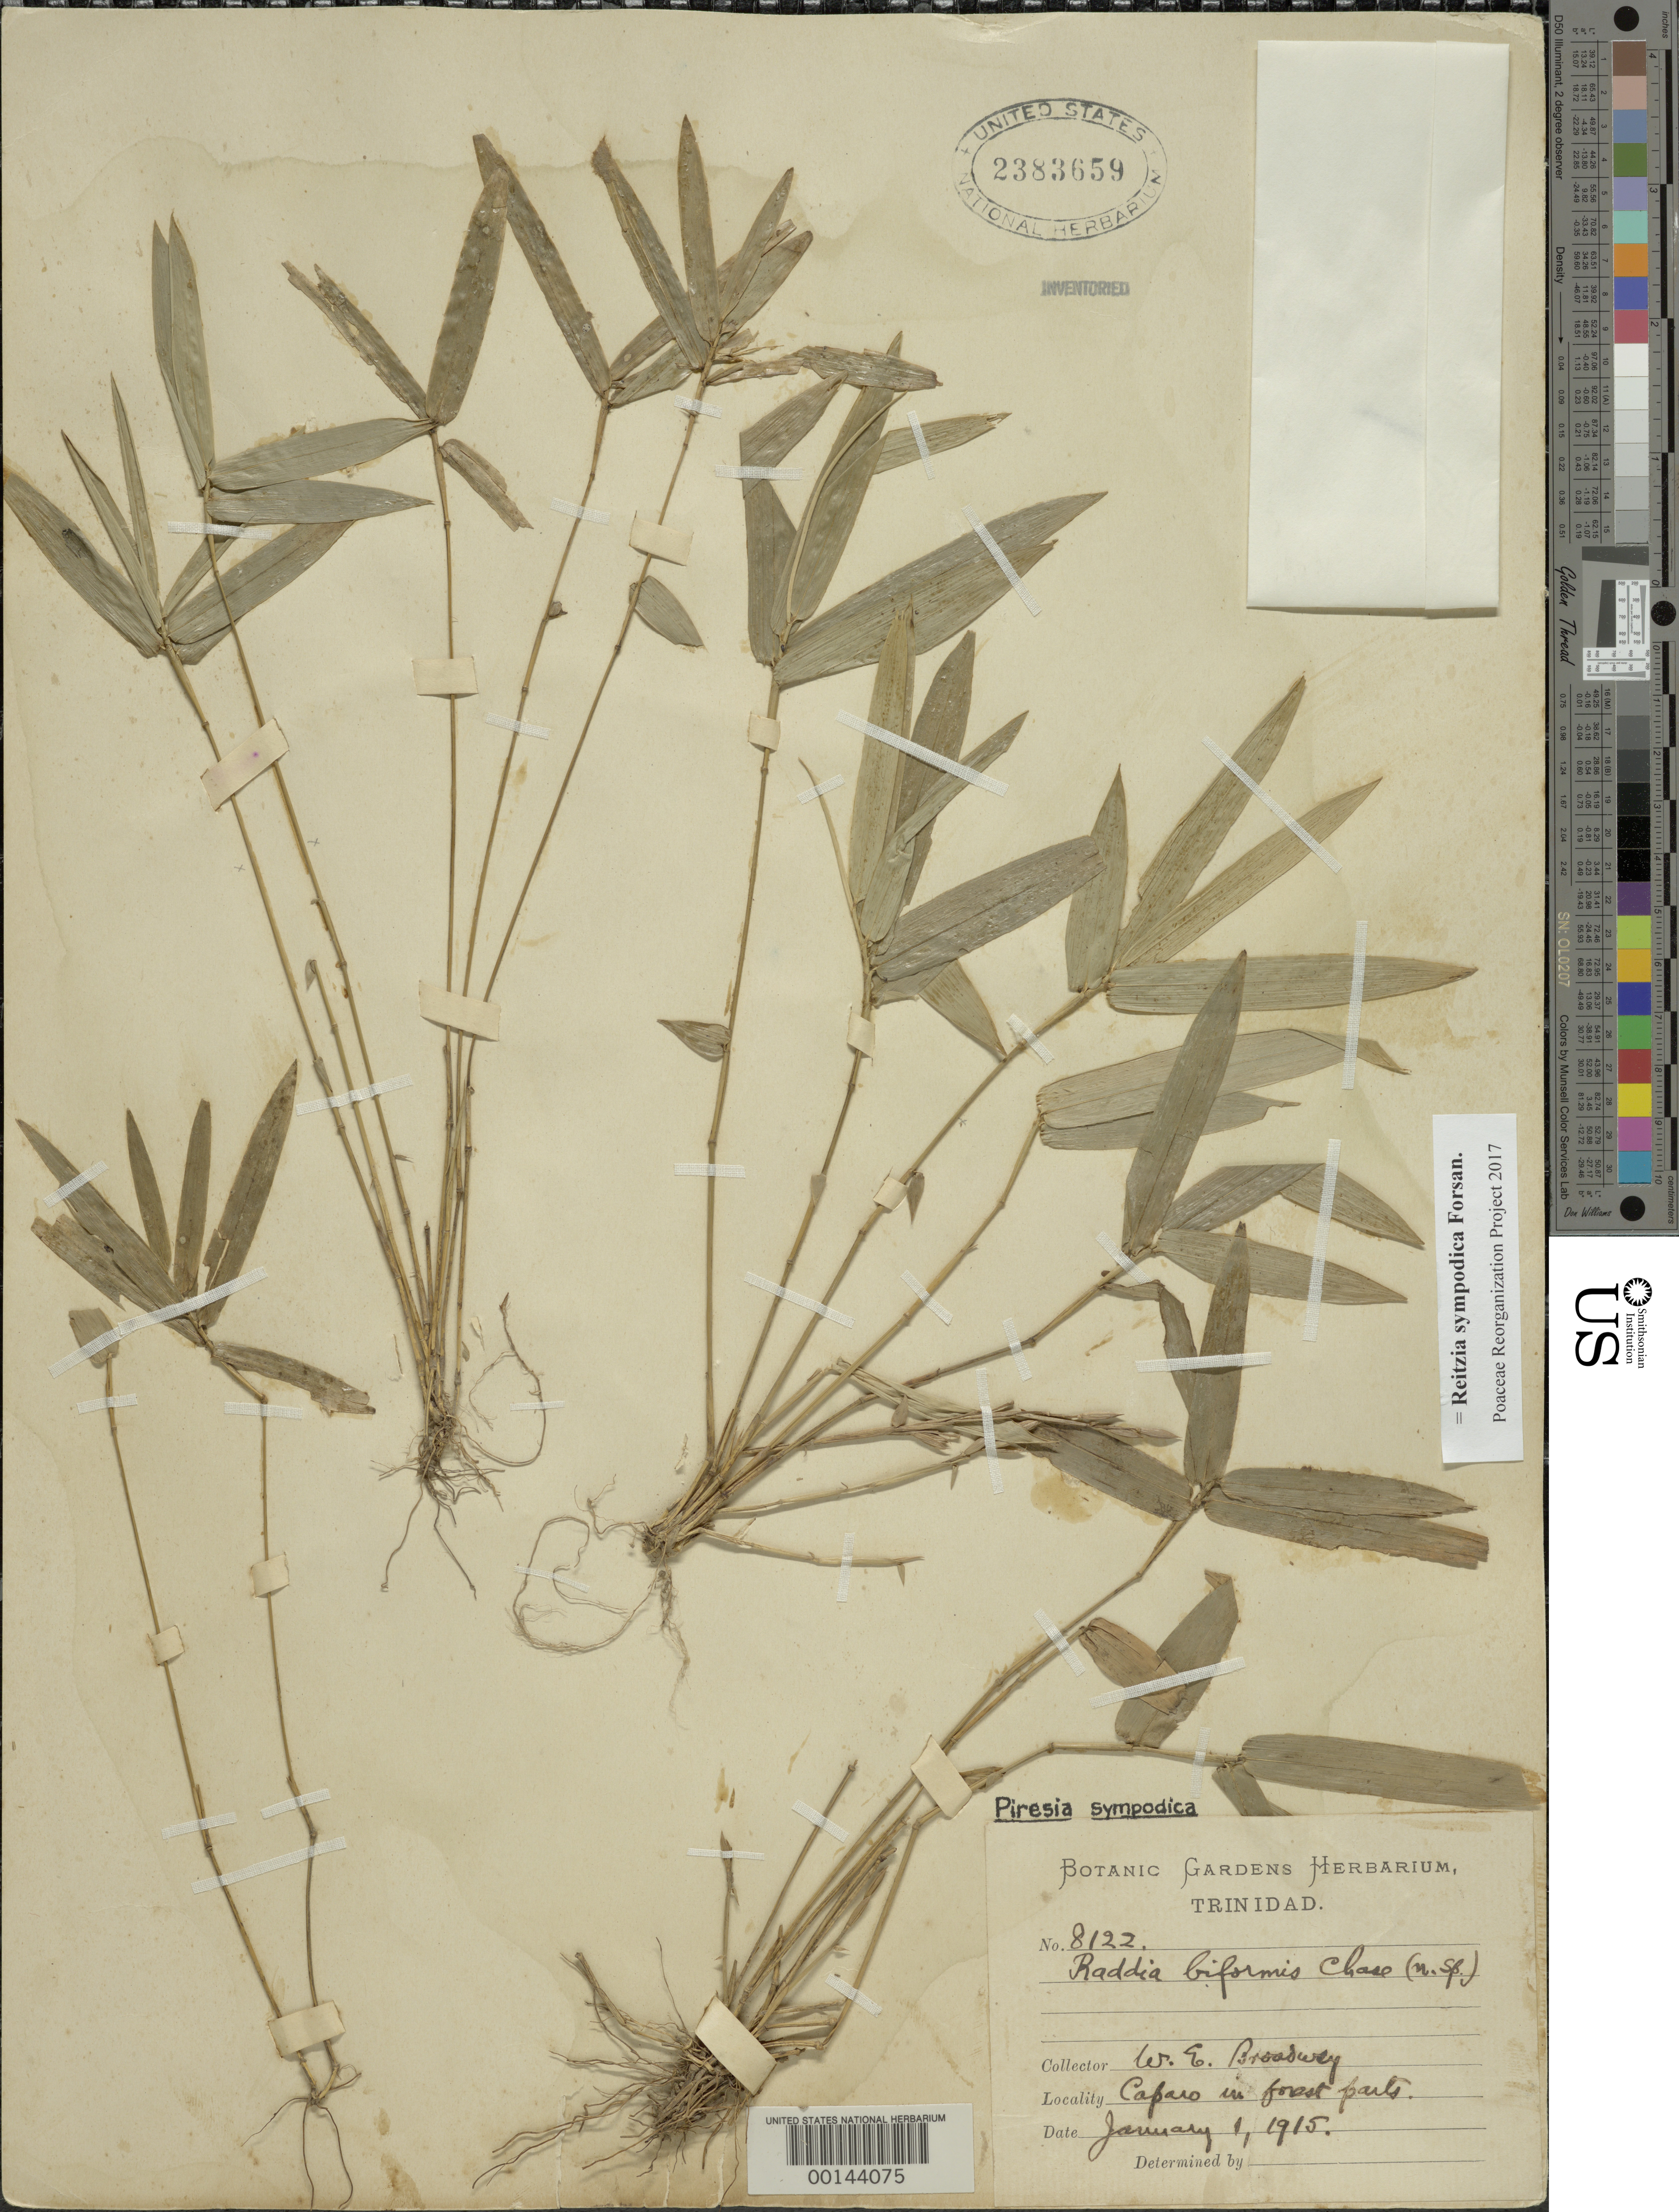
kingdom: Plantae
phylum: Tracheophyta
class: Liliopsida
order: Poales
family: Poaceae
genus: Reitzia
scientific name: Reitzia sympodica ined. 2019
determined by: Poaceae Reorganization Project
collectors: W. E. Broadway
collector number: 8122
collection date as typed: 01 Jan 1915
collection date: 1915-01-01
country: Trinidad and Tobago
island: Trinidad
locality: Caparo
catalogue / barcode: US 2383659